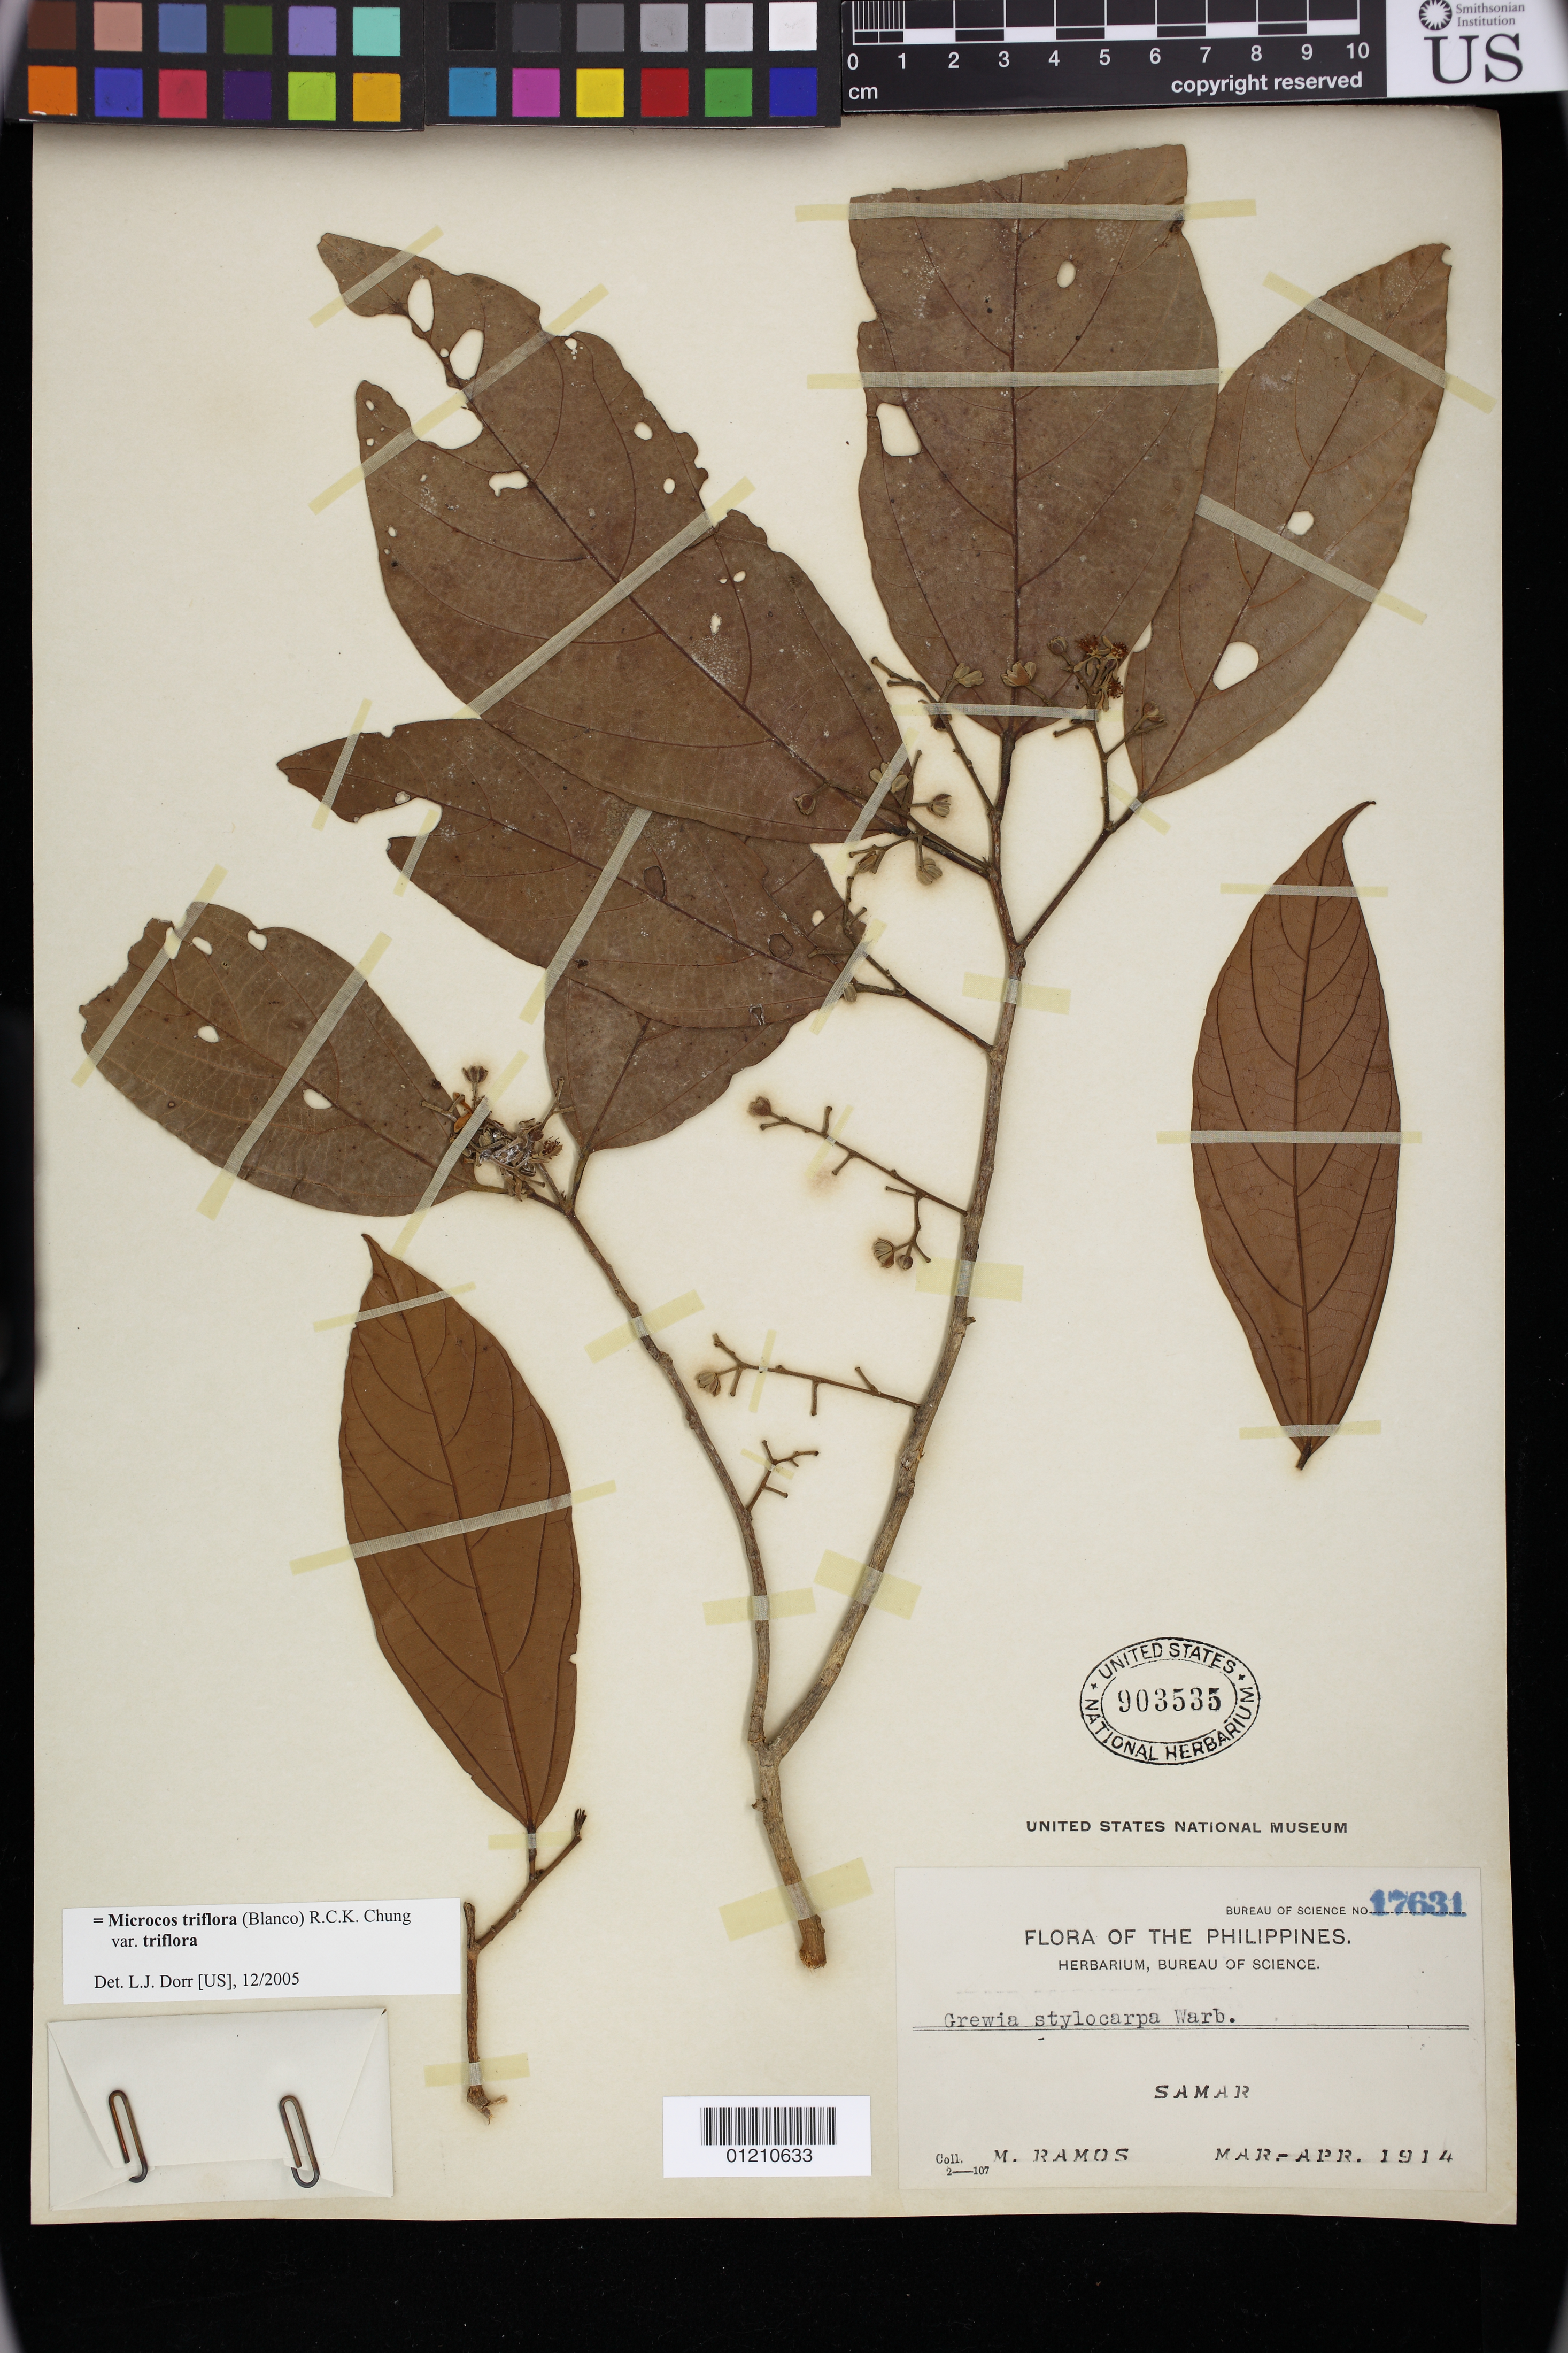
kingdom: Plantae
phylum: Tracheophyta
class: Magnoliopsida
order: Malvales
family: Malvaceae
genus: Microcos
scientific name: Microcos triflora var. triflora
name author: (Blanco) R.C.K. Chung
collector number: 2-107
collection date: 1913-03/1913-04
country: Philippines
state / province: Eastern Visayas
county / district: Samar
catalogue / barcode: US 903535